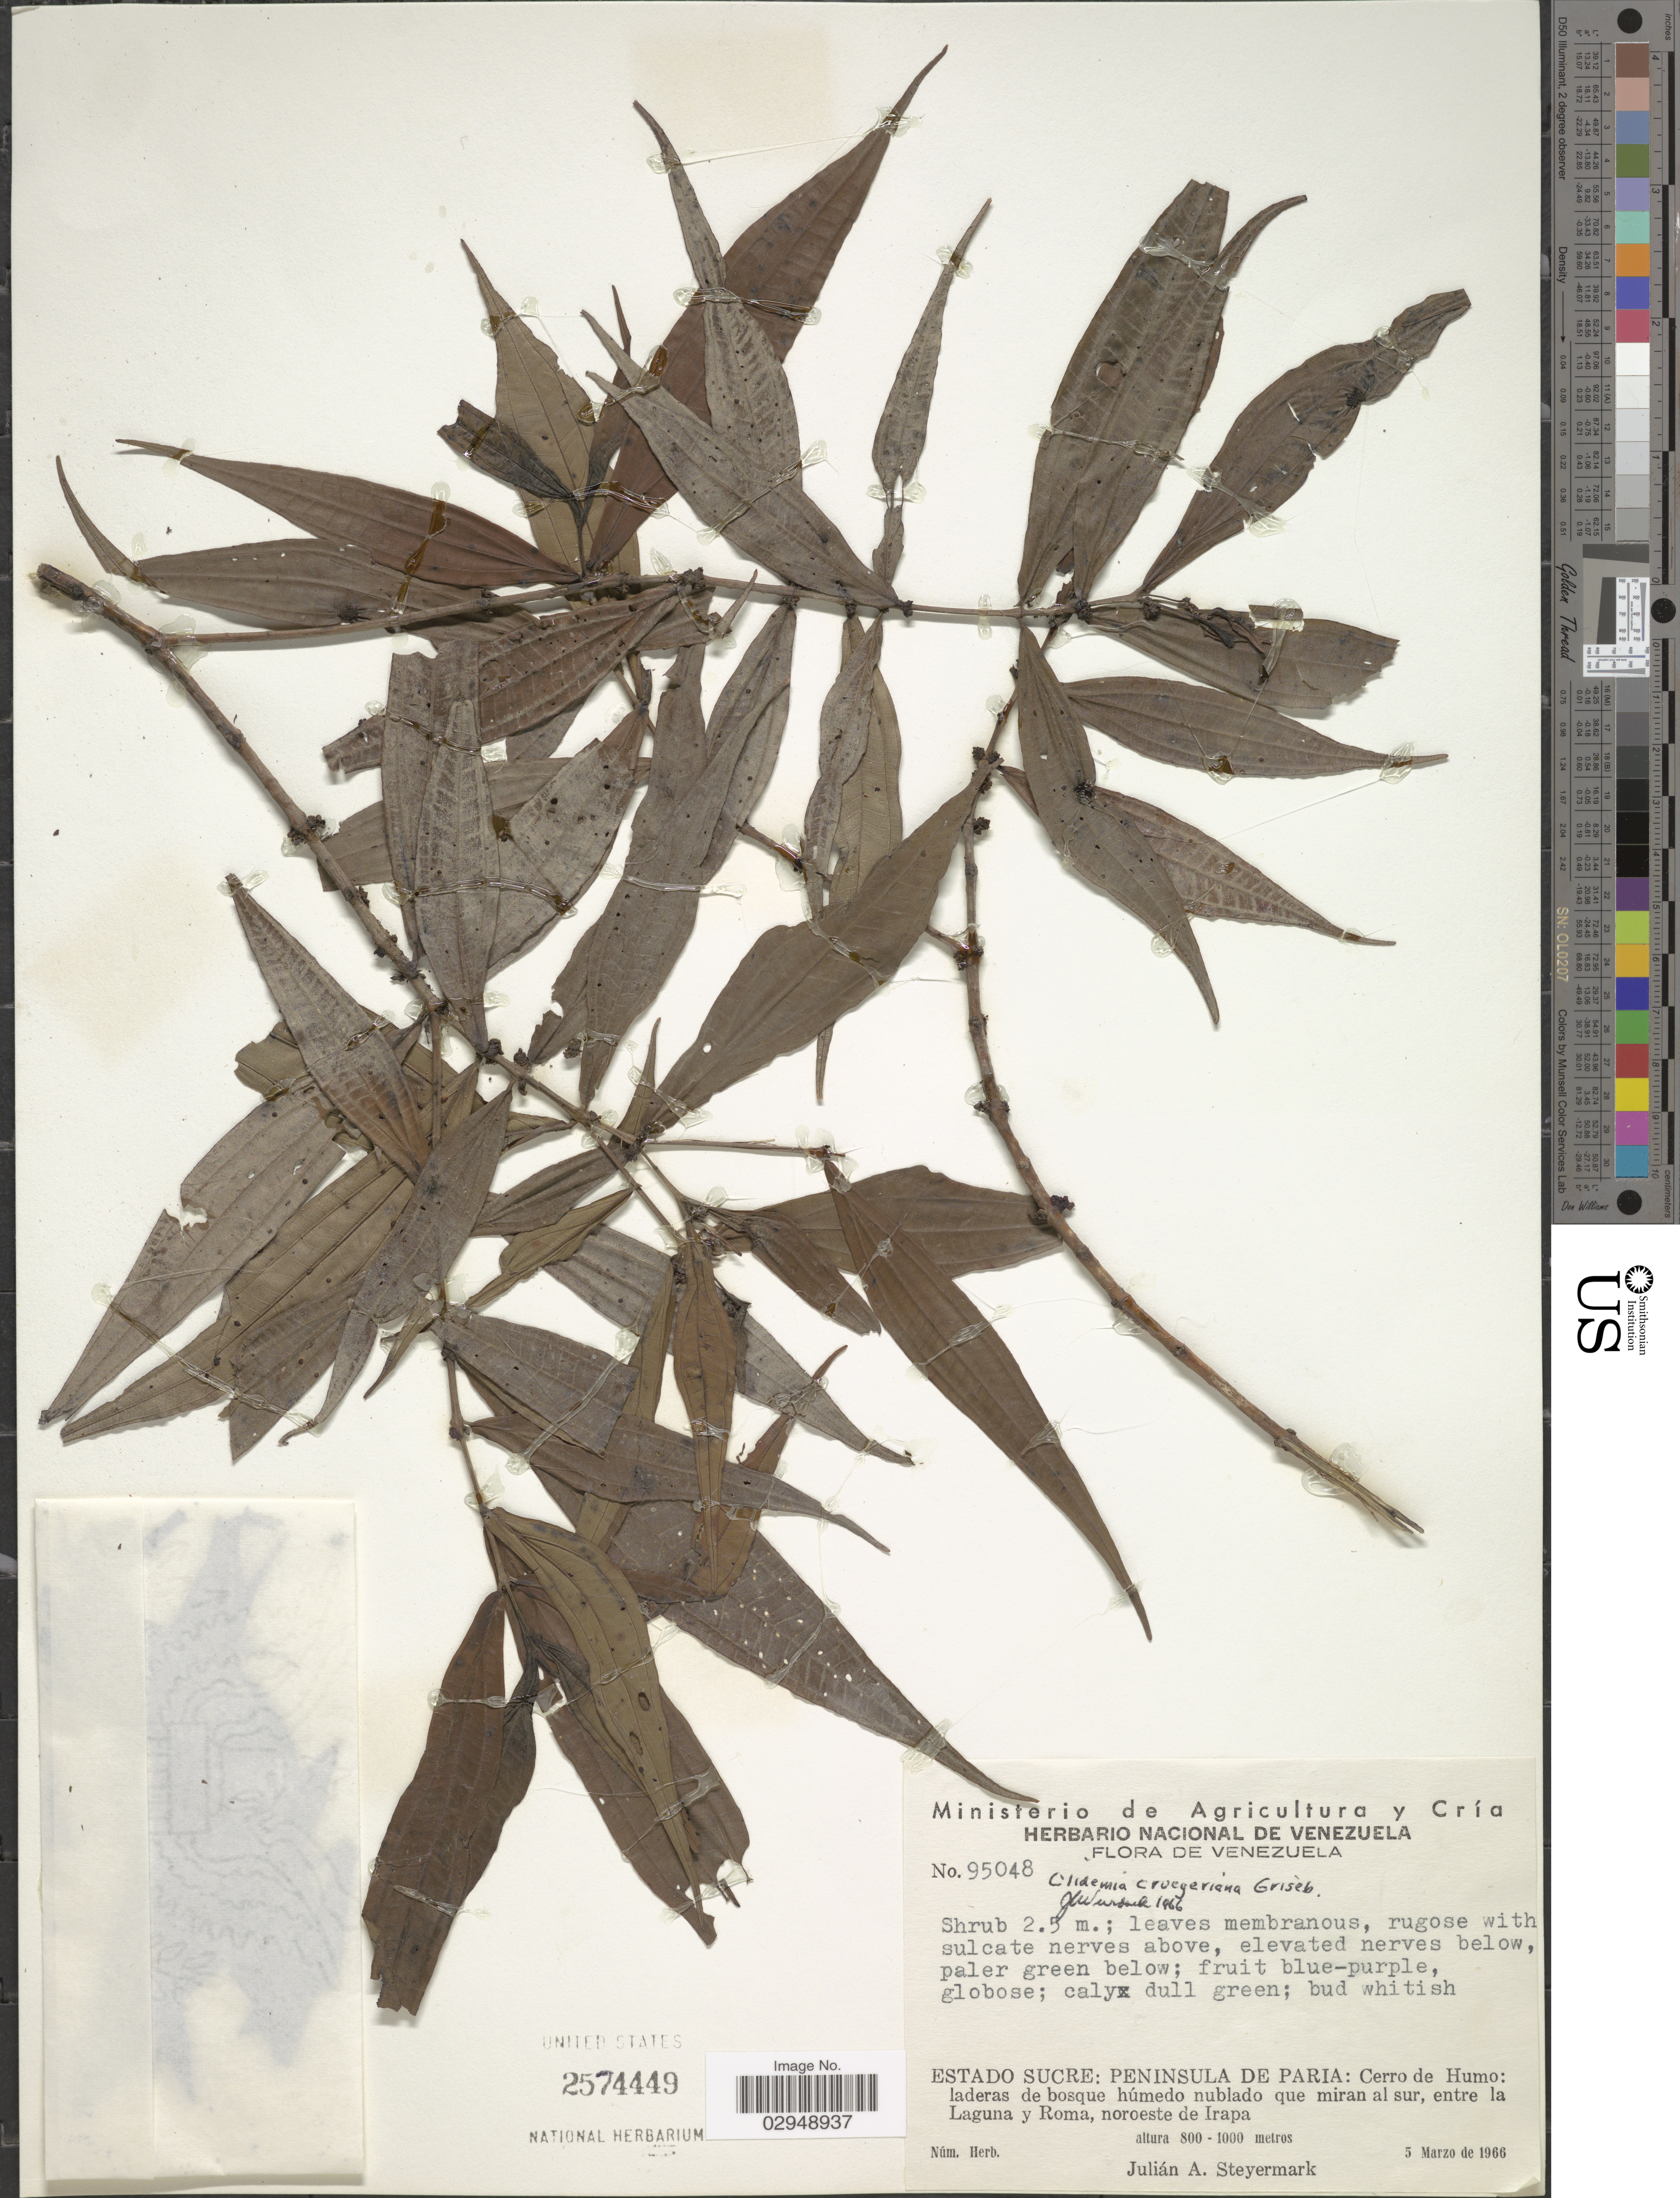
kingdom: Plantae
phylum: Tracheophyta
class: Magnoliopsida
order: Myrtales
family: Melastomataceae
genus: Clidemia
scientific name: Clidemia cruegeriana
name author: Griseb.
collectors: J. Steyermark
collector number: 95048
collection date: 1966-03-05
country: Venezuela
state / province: Sucre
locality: Peninsula de Paria: Cerro de Humo: laderas de bosque húmedo nublado que miran al sur, entre la Laguna y roma, noroeste de Irapa.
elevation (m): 800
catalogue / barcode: US 2574449